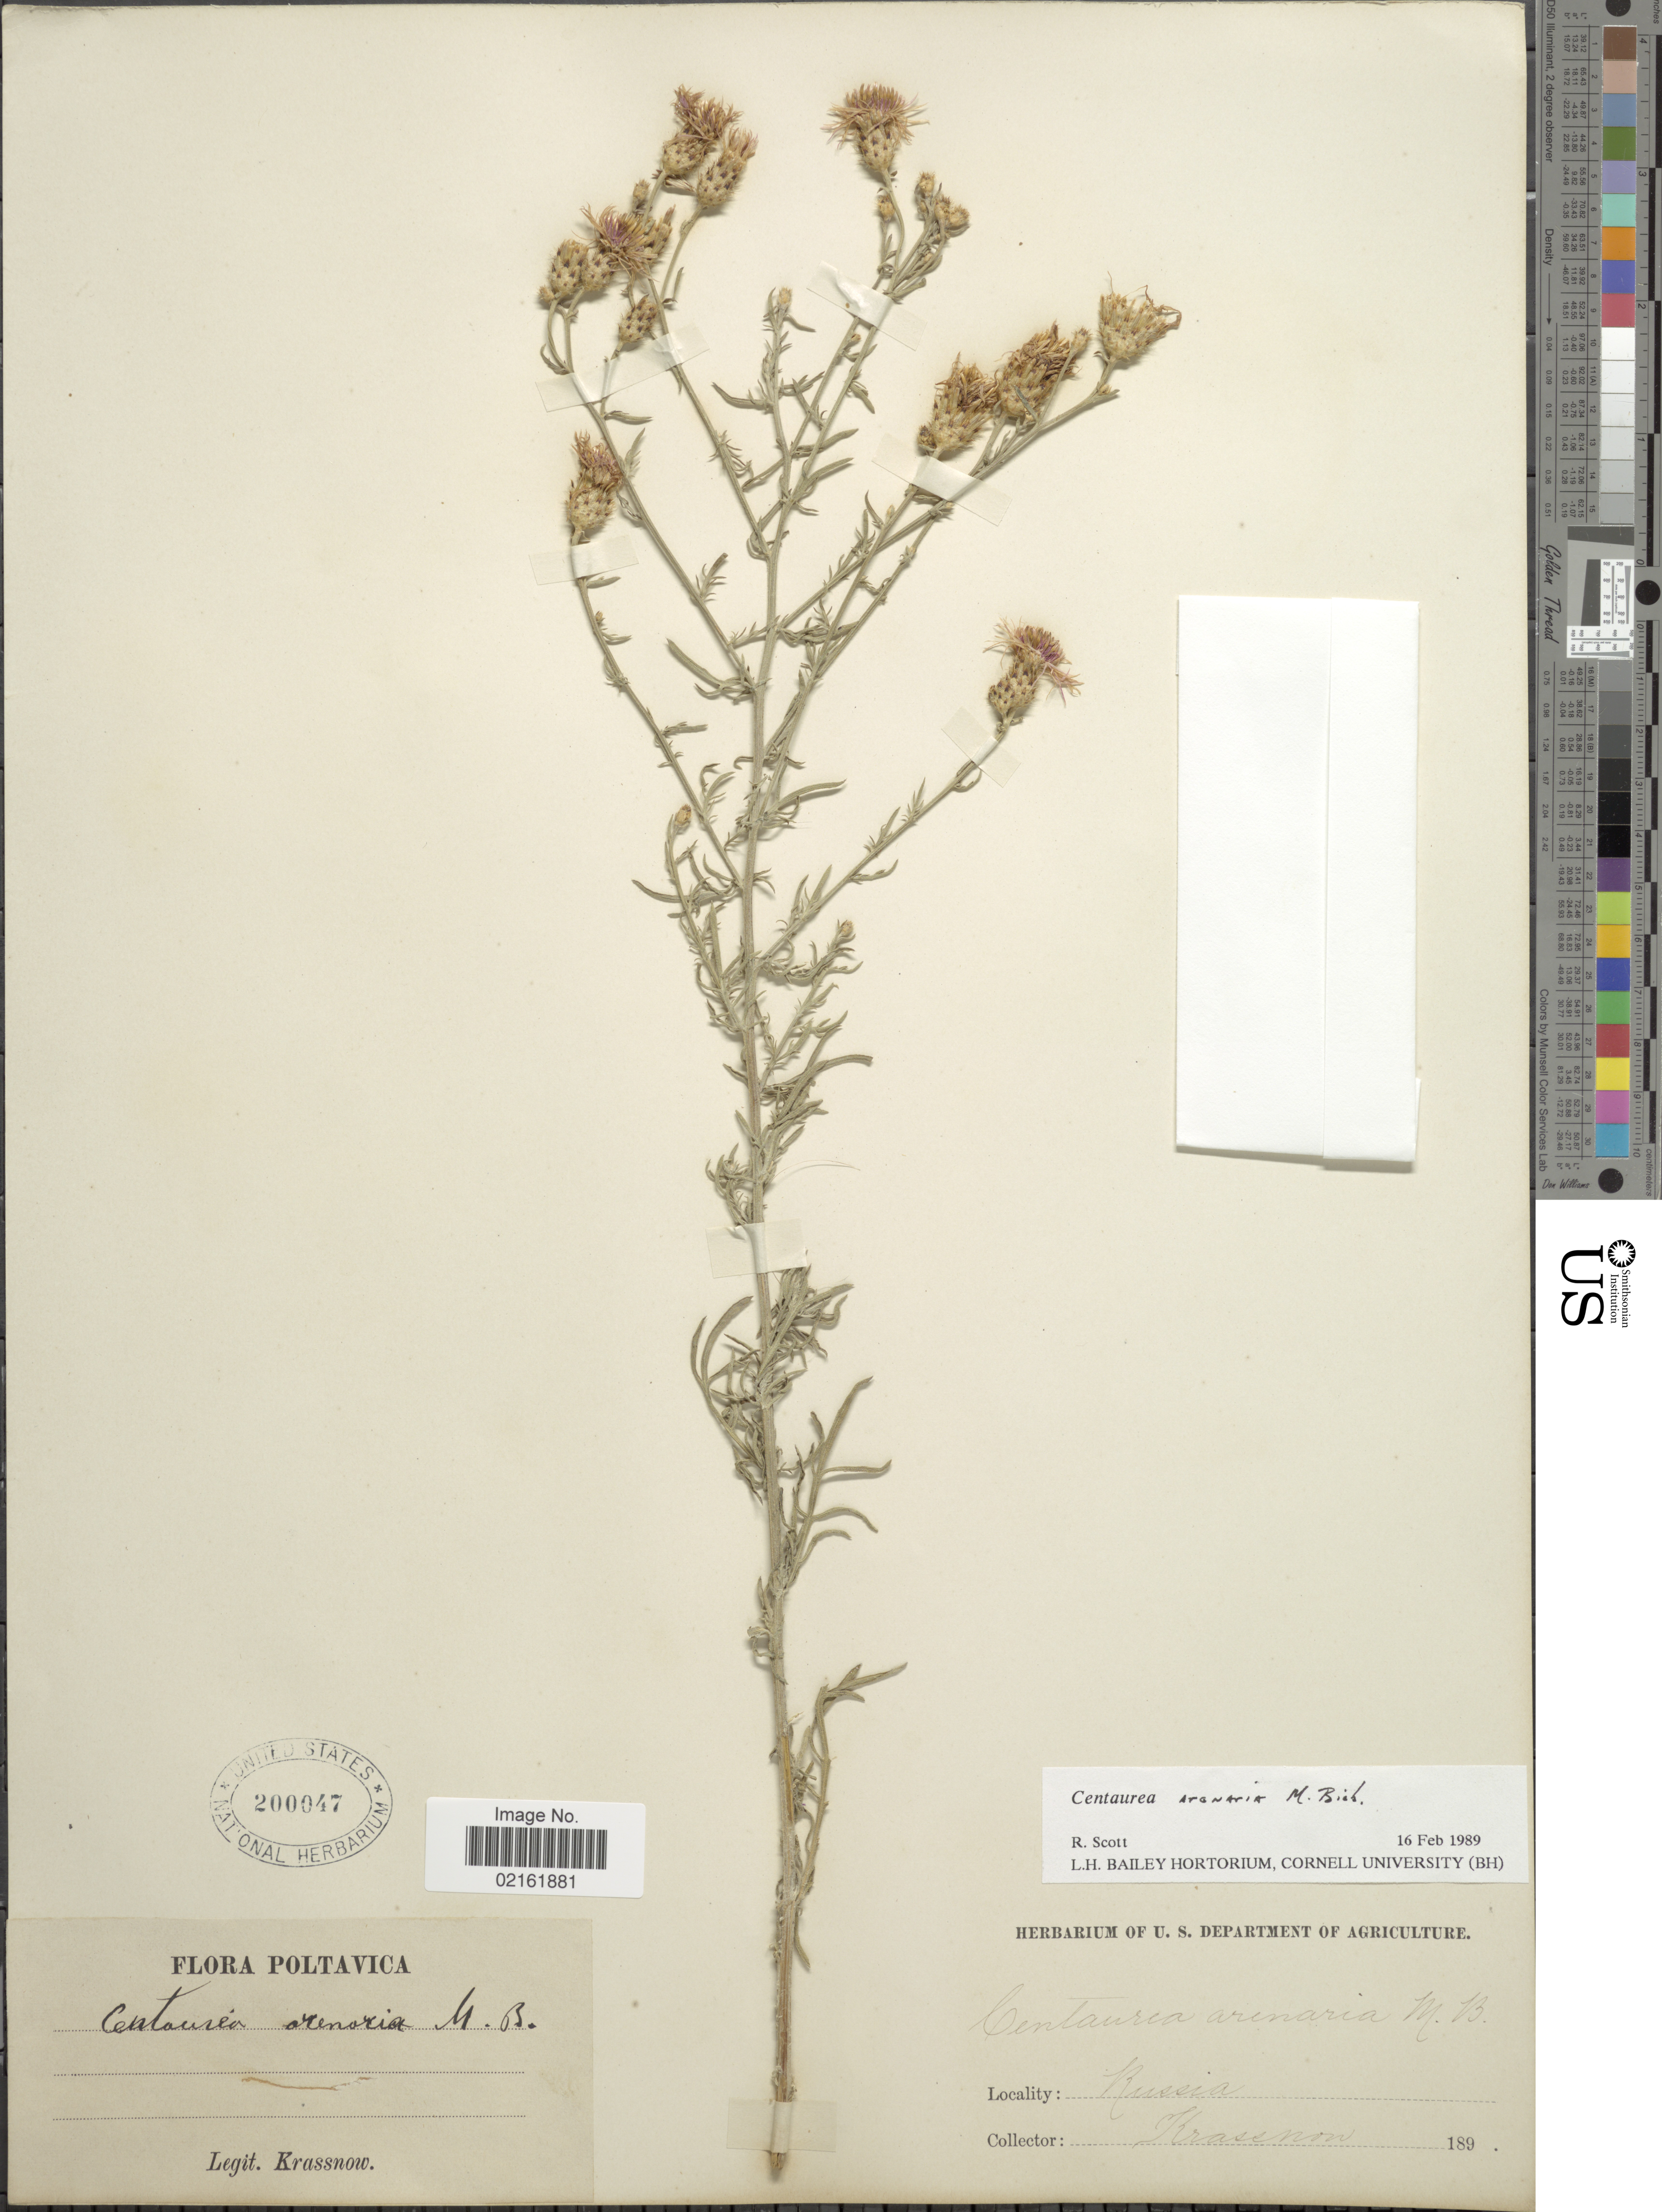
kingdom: Plantae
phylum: Tracheophyta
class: Magnoliopsida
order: Asterales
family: Asteraceae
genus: Centaurea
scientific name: Centaurea arenaria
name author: M. Bieb.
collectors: -. Krassnow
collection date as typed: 189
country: Ukraine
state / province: Poltava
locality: Poltavica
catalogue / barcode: US 200047